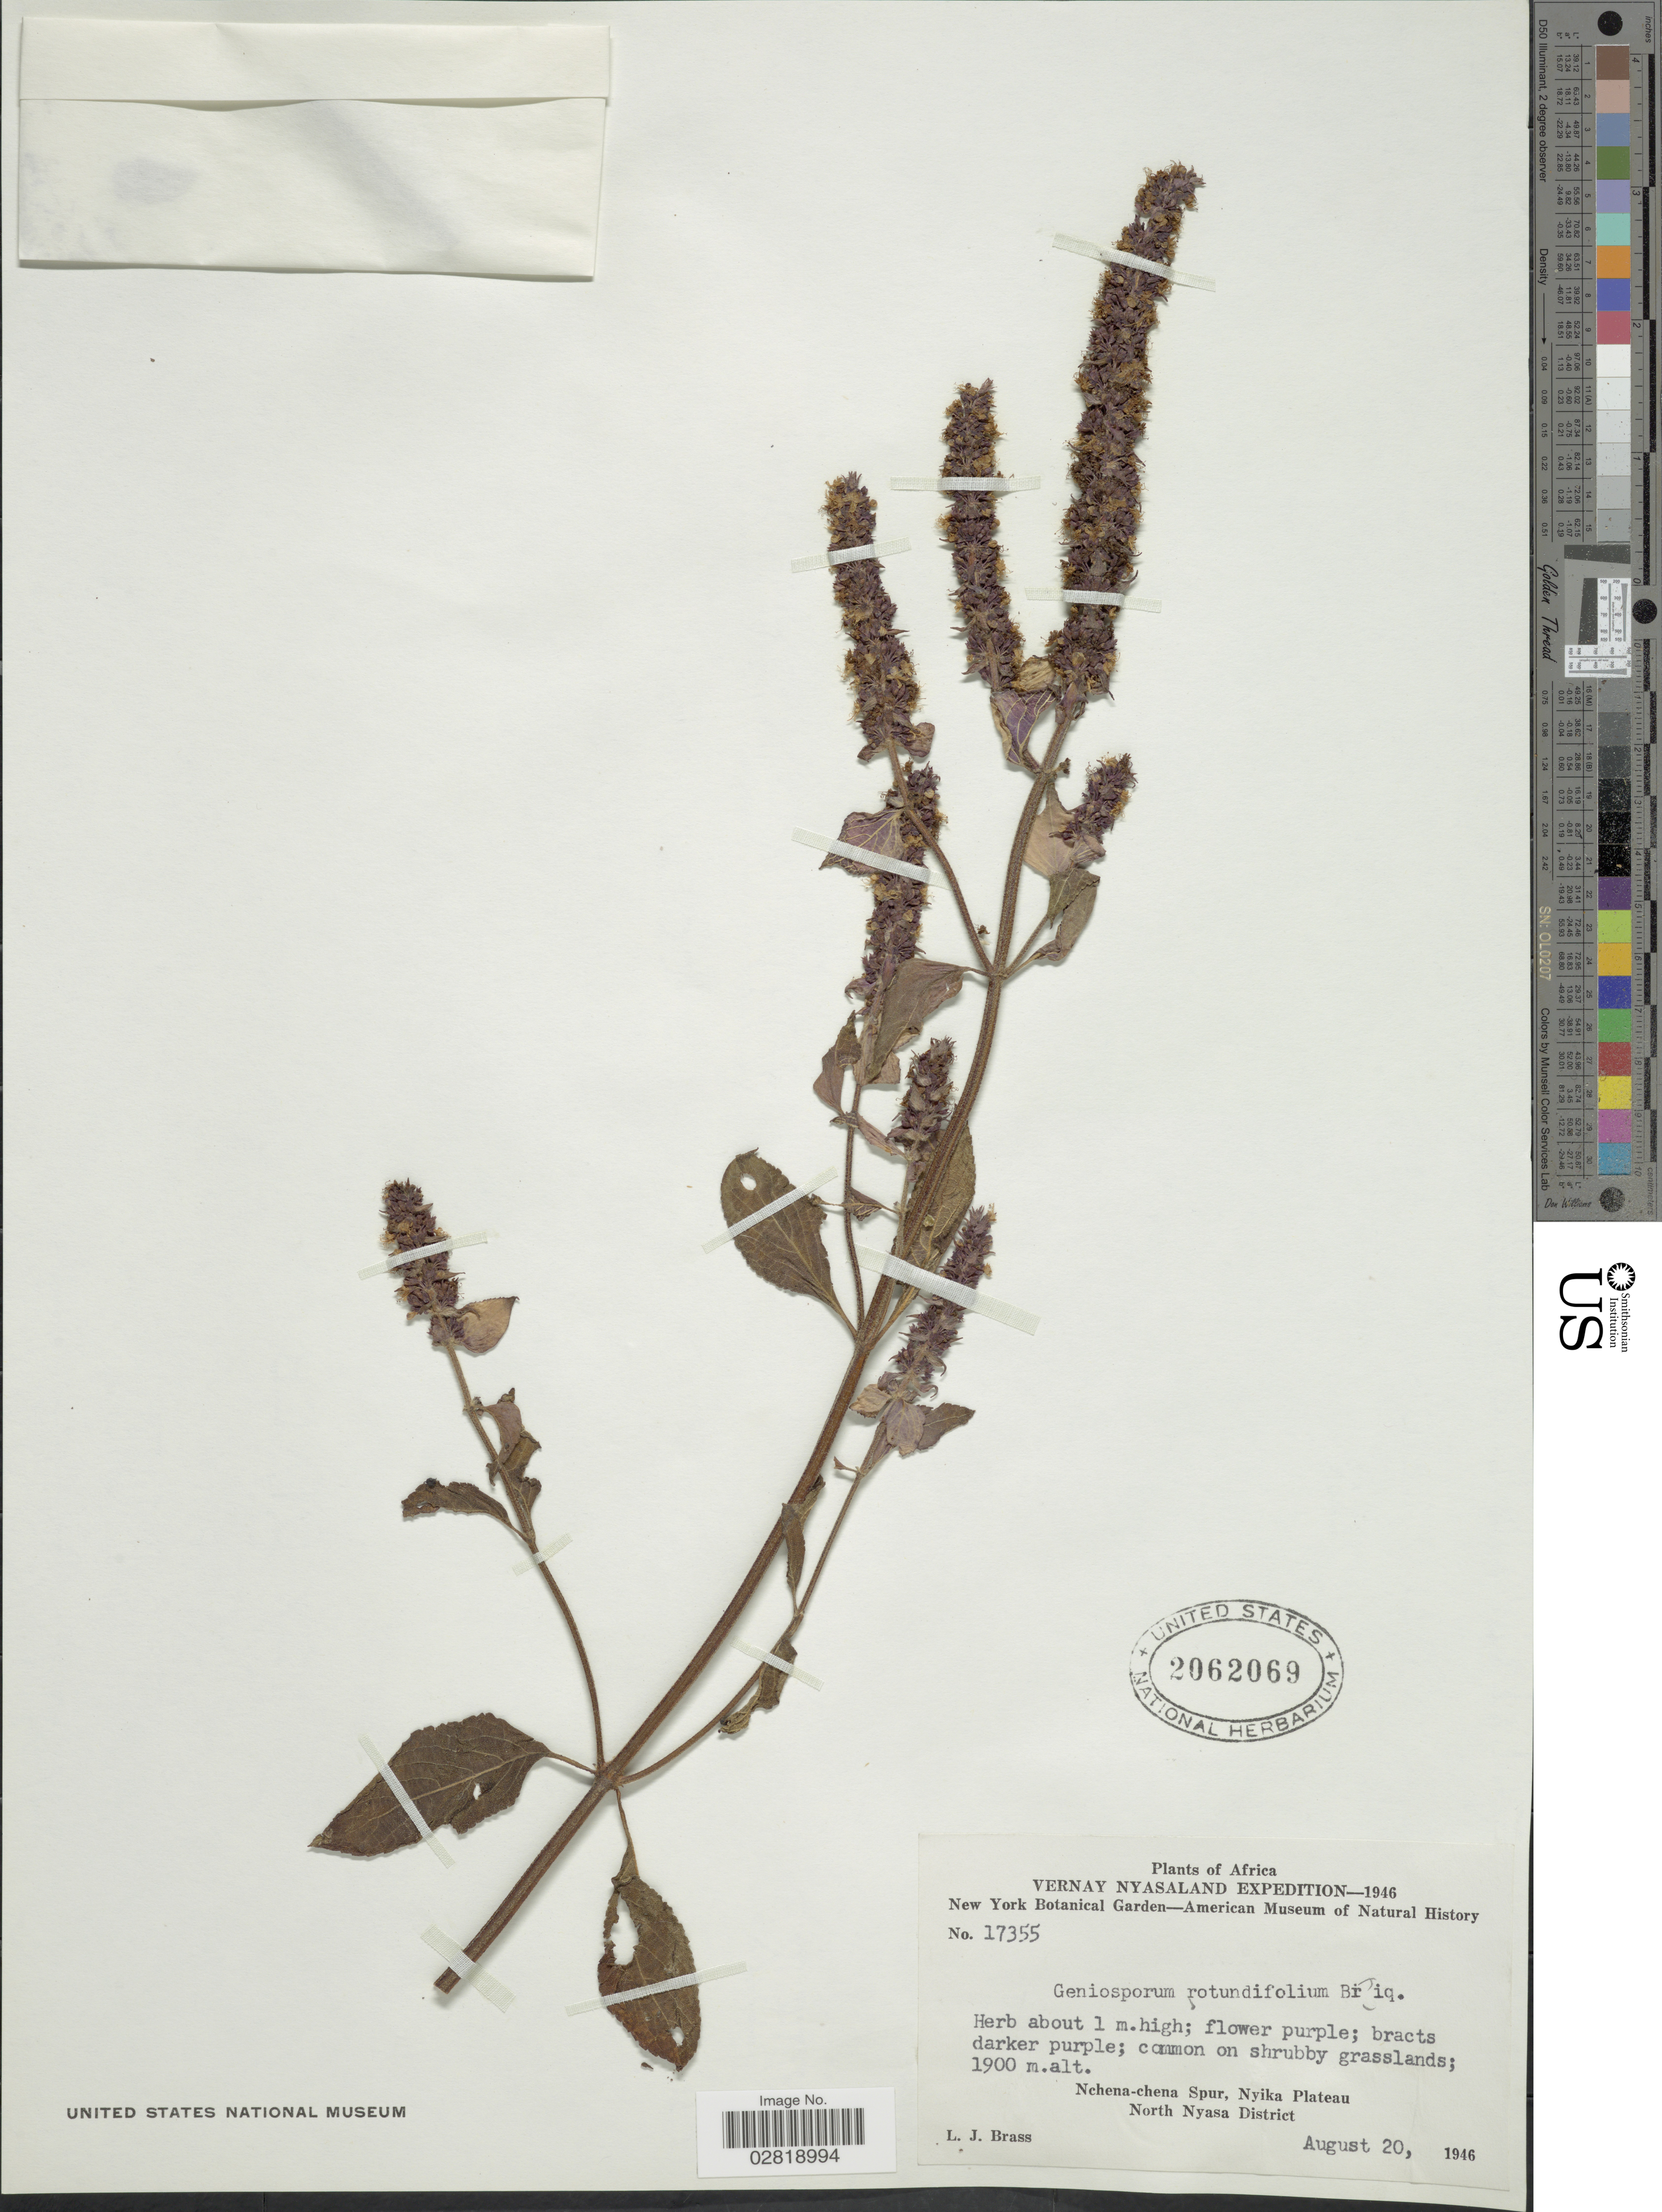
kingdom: Plantae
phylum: Tracheophyta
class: Magnoliopsida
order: Lamiales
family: Lamiaceae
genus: Platostoma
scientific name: Platostoma rotundifolium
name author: (Briq.) A.J. Paton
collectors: L. J. Brass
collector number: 17355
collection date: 1946-08-20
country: Malawi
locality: Vernay Nyasaland. Nchena-chena Spur, Nyika Plateau. North Nyasa District.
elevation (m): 1900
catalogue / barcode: US 2062069